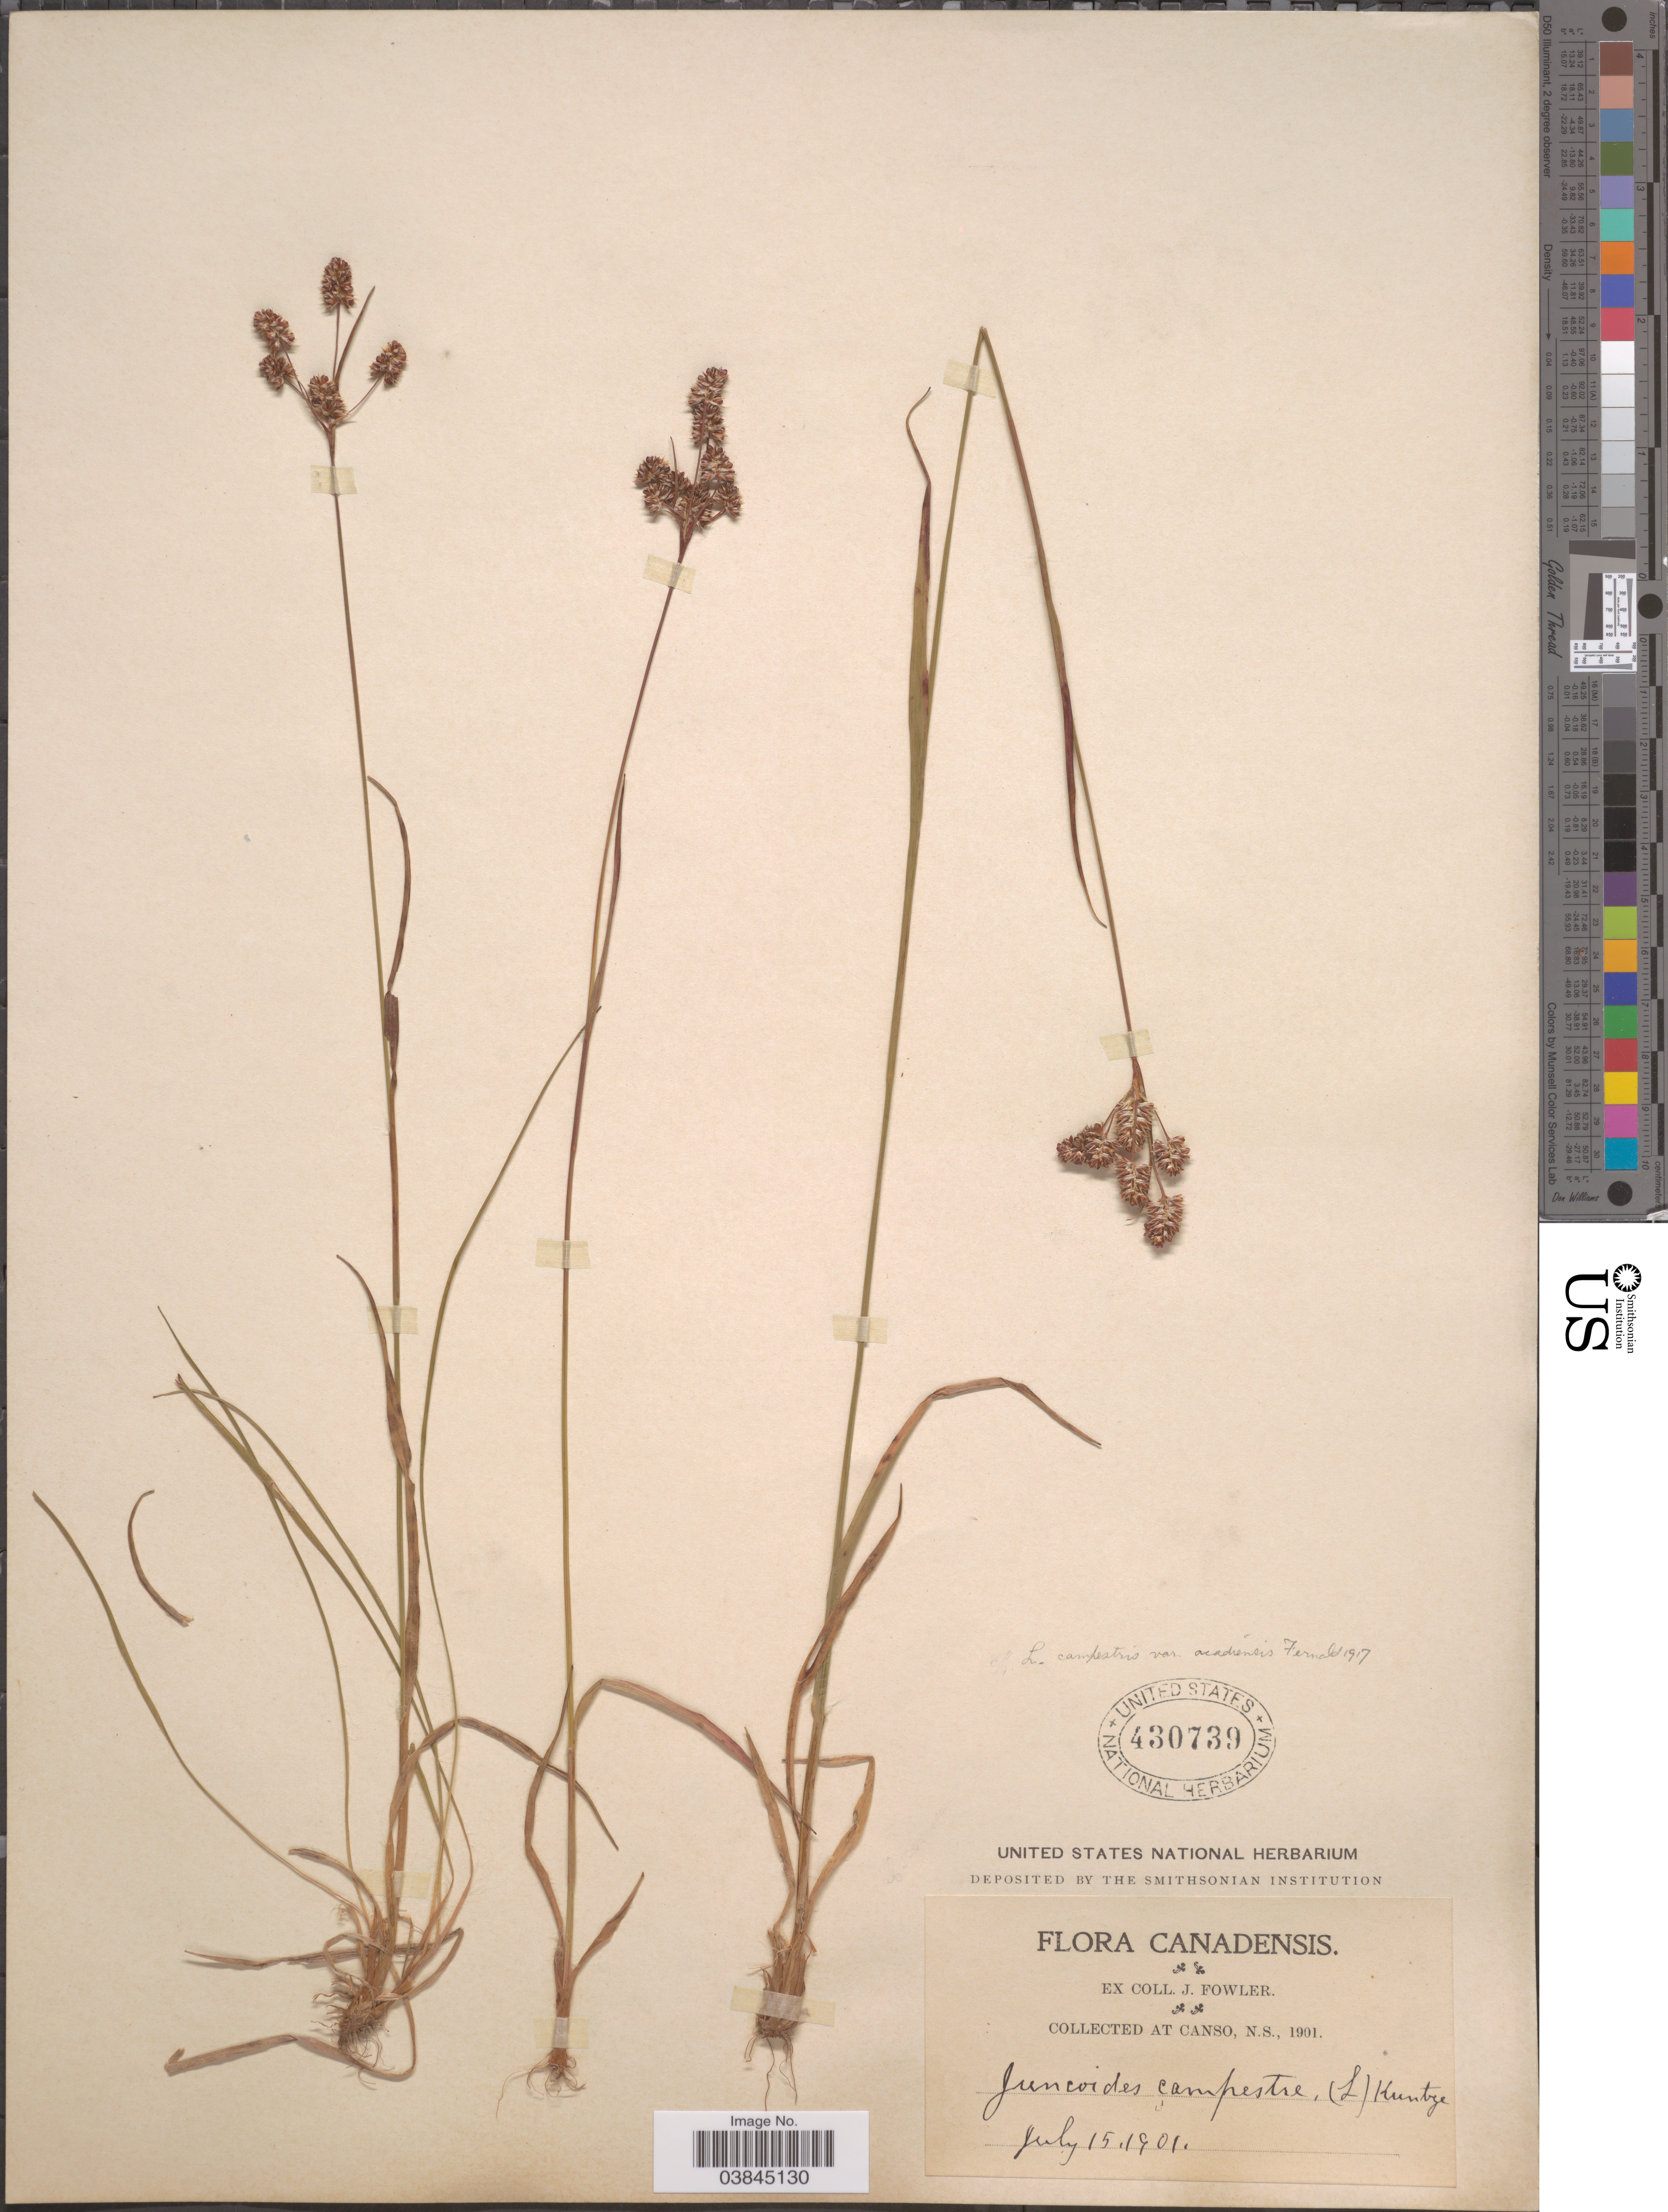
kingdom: Plantae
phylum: Tracheophyta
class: Liliopsida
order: Poales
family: Juncaceae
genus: Luzula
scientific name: Luzula campestris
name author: (L.) DC.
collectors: J. Fowler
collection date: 1901-07-15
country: Canada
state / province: Nova Scotia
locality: Canso.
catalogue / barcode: US 430739